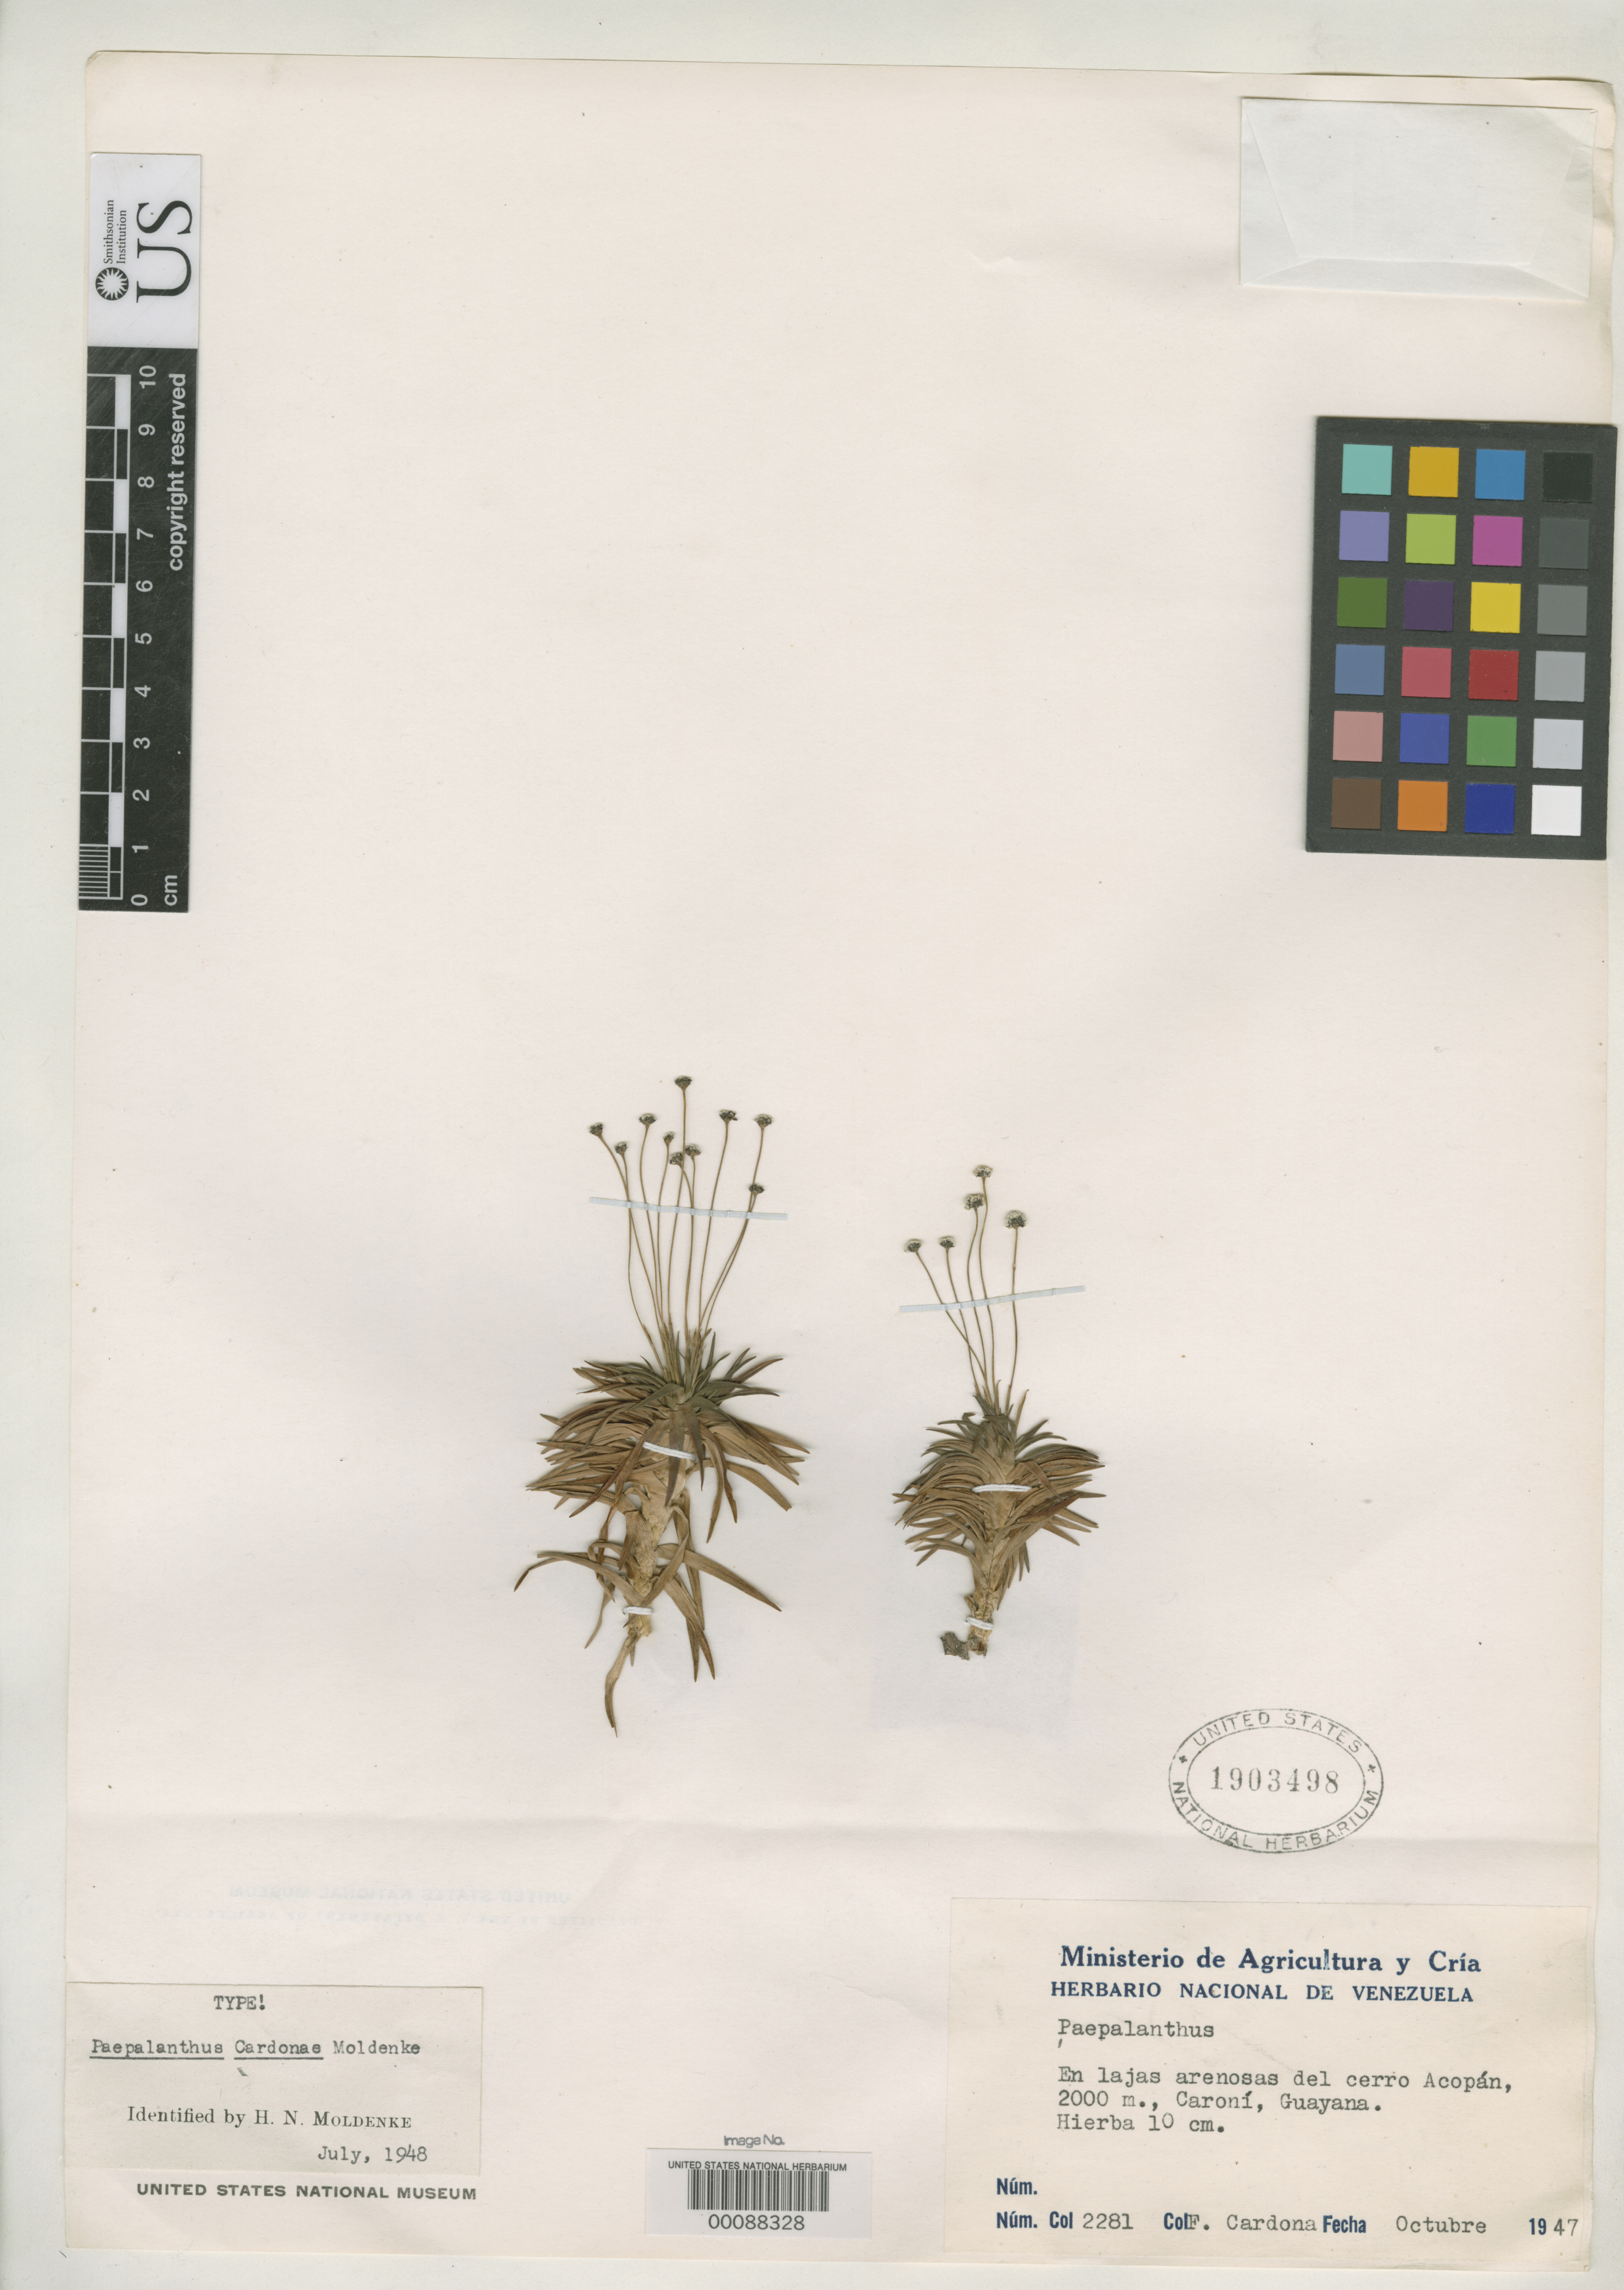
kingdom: Plantae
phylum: Tracheophyta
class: Liliopsida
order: Poales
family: Eriocaulaceae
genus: Paepalanthus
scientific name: Paepalanthus cardonae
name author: Moldenke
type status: Holotype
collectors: F. Cardona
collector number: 2281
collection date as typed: Oct 1947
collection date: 1947-10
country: Venezuela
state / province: Bolivar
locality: Caroni, Guayana.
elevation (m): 2000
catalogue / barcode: US 1903498